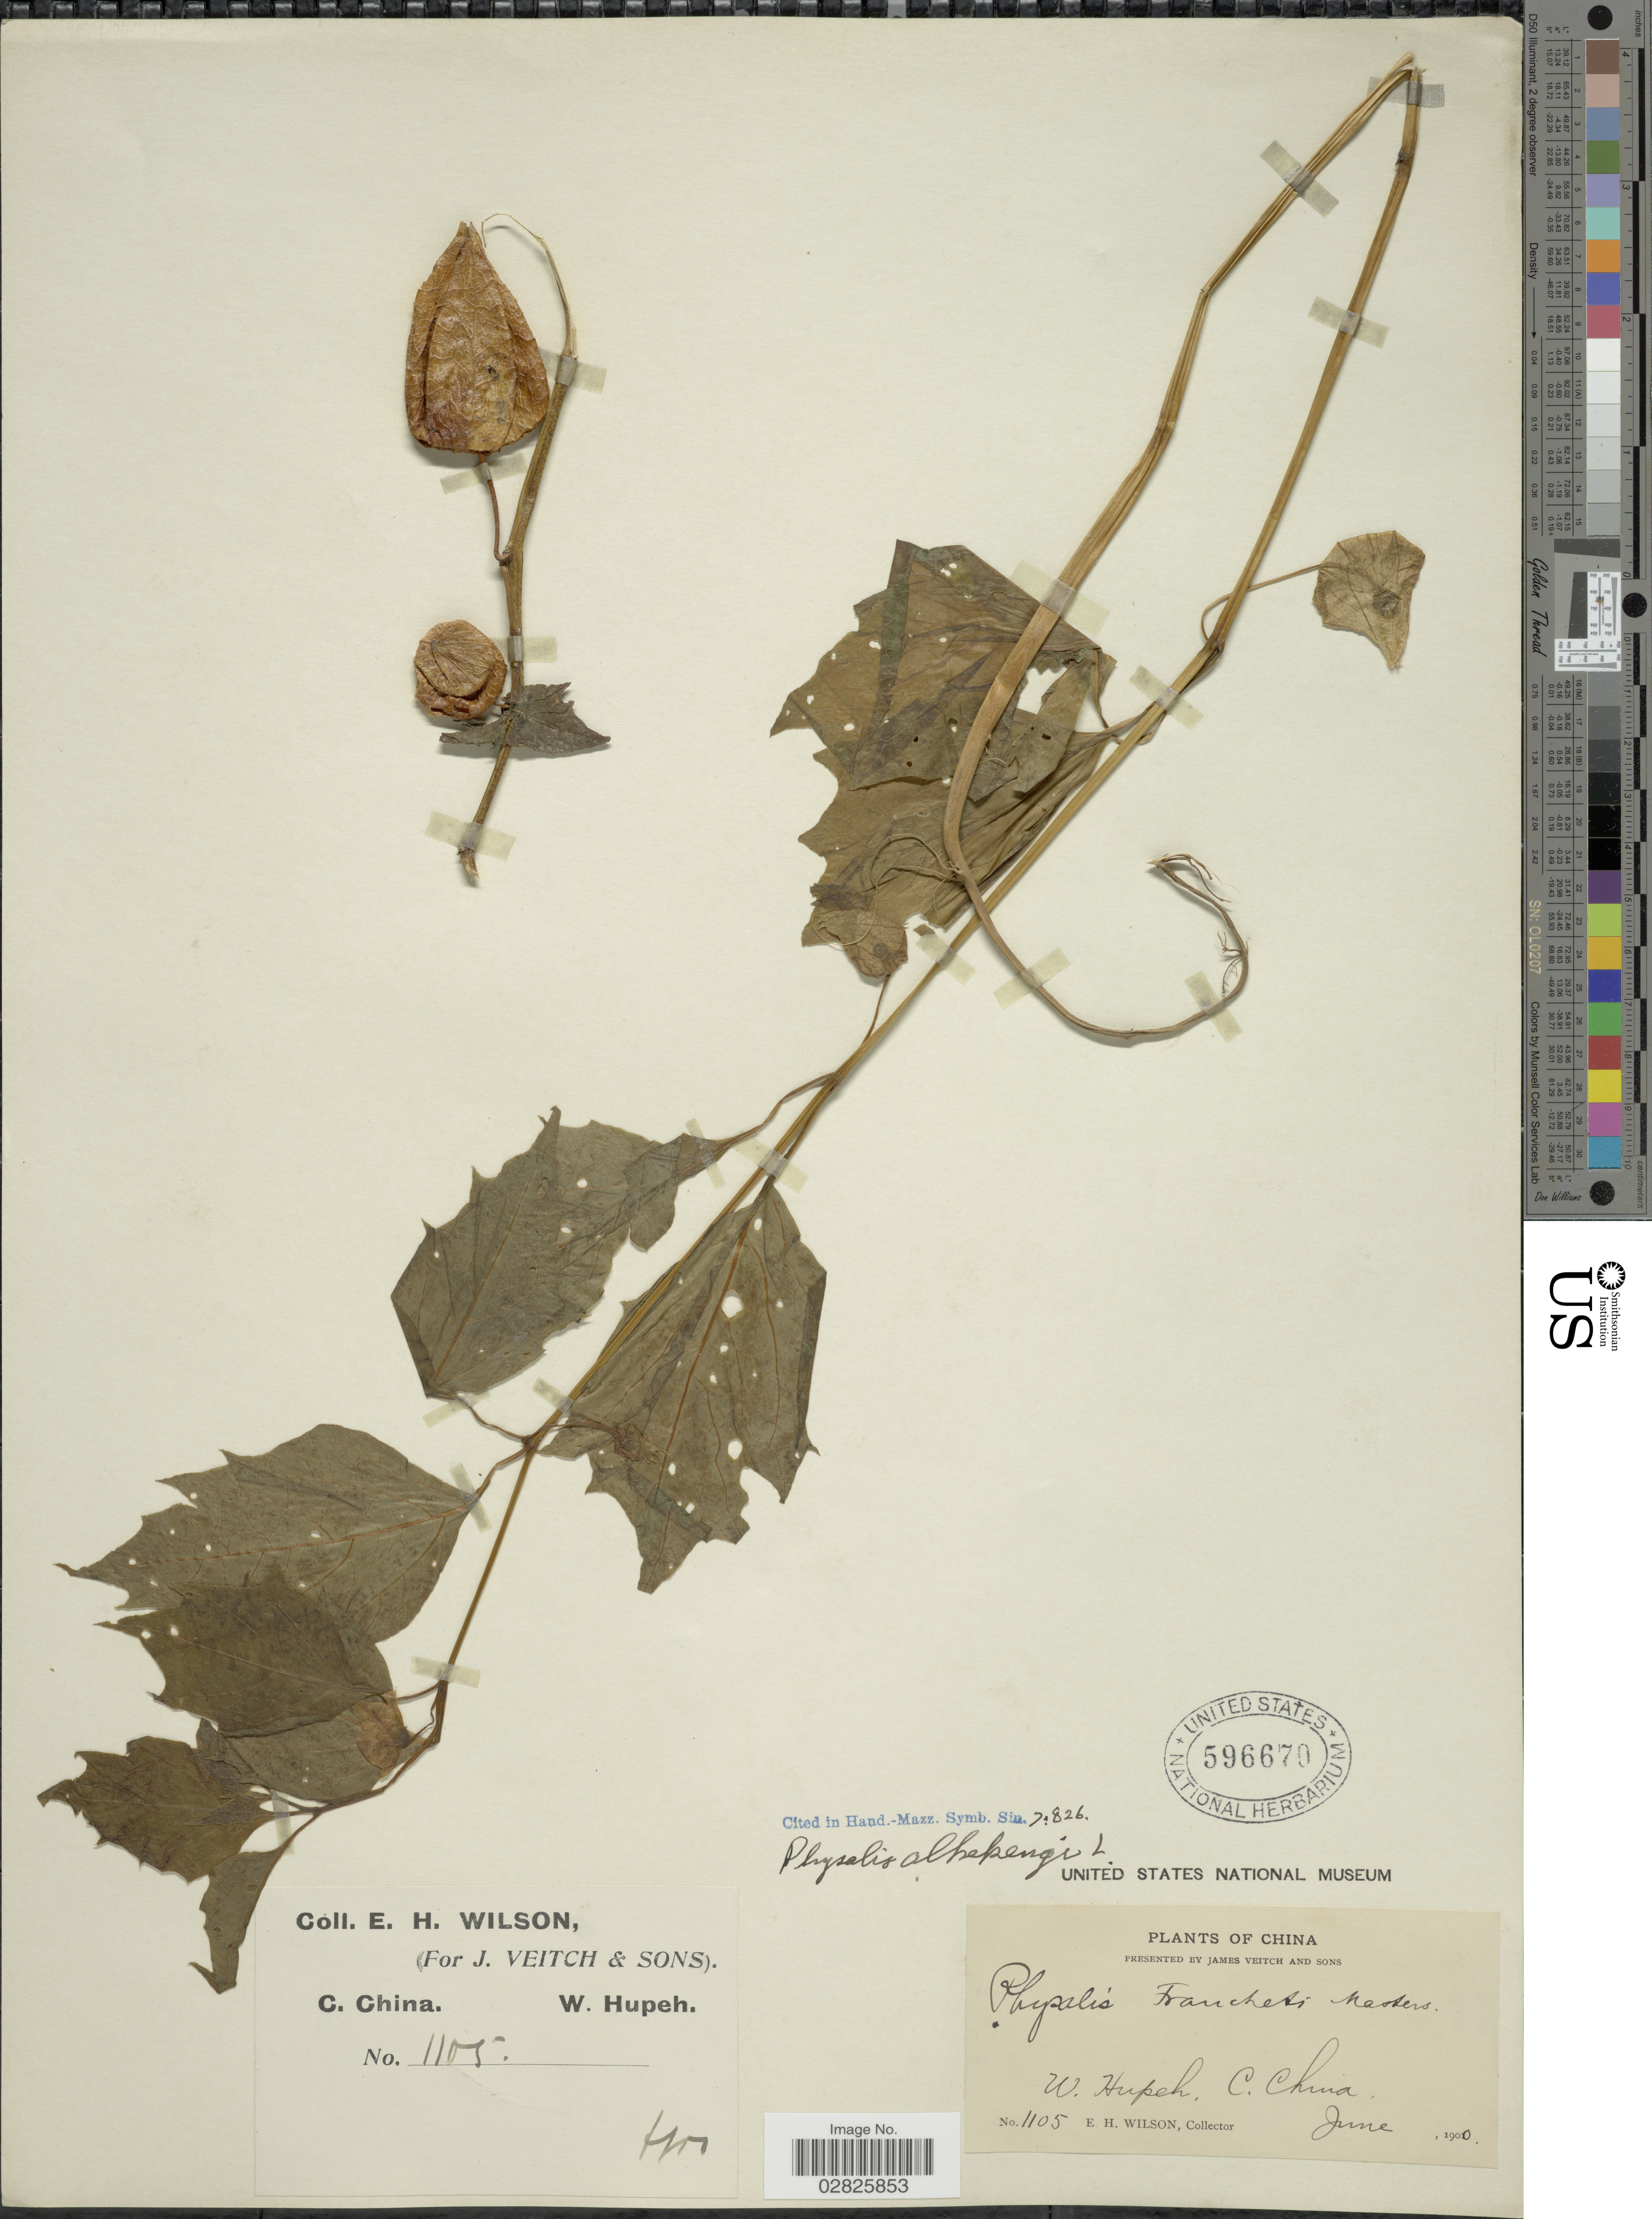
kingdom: Plantae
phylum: Tracheophyta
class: Magnoliopsida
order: Solanales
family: Solanaceae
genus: Physalis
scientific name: Physalis alkekengi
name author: L.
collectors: E. Wilson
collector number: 1105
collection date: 1900-06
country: China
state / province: Hubei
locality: C. China. W. Hupeh.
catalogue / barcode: US 596670